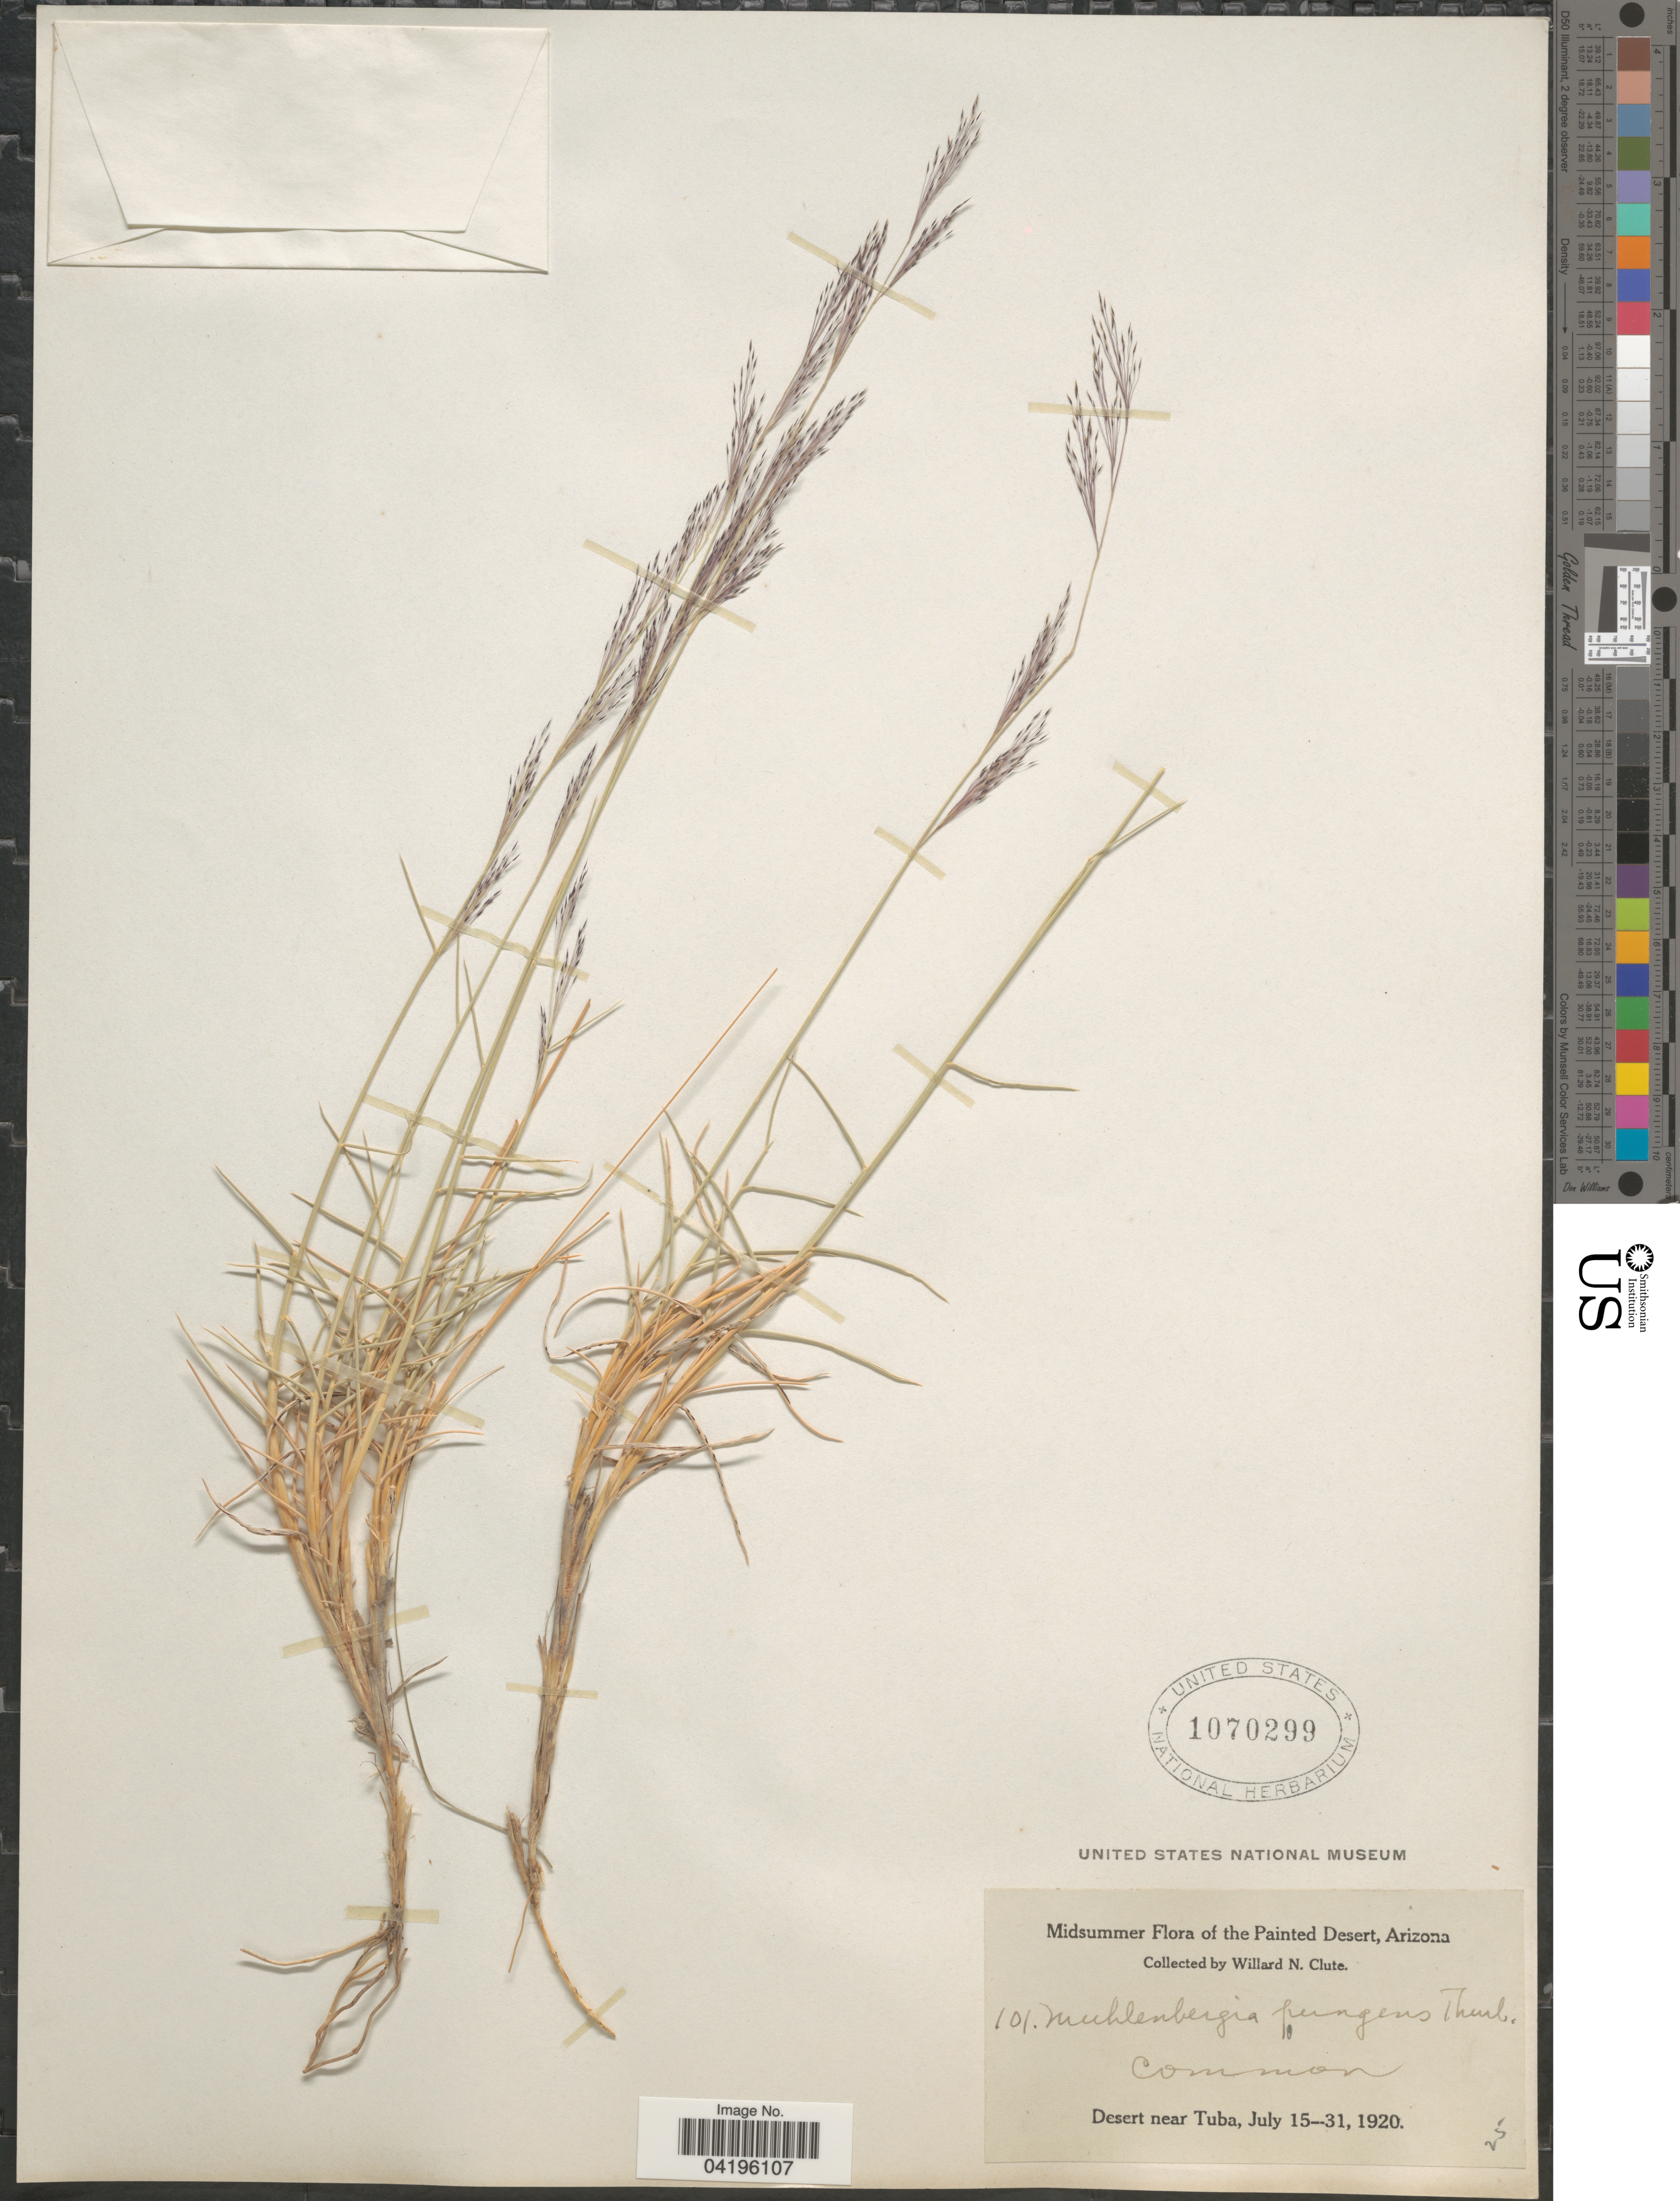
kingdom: Plantae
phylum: Tracheophyta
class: Liliopsida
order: Poales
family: Poaceae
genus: Muhlenbergia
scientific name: Muhlenbergia pungens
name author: Thurb. ex A. Gray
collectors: W. N. Clute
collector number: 101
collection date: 1920-07-15/1920-07-31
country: United States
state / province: Arizona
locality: The Painted Desert. Desert near Tuba.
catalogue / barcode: US 1070299